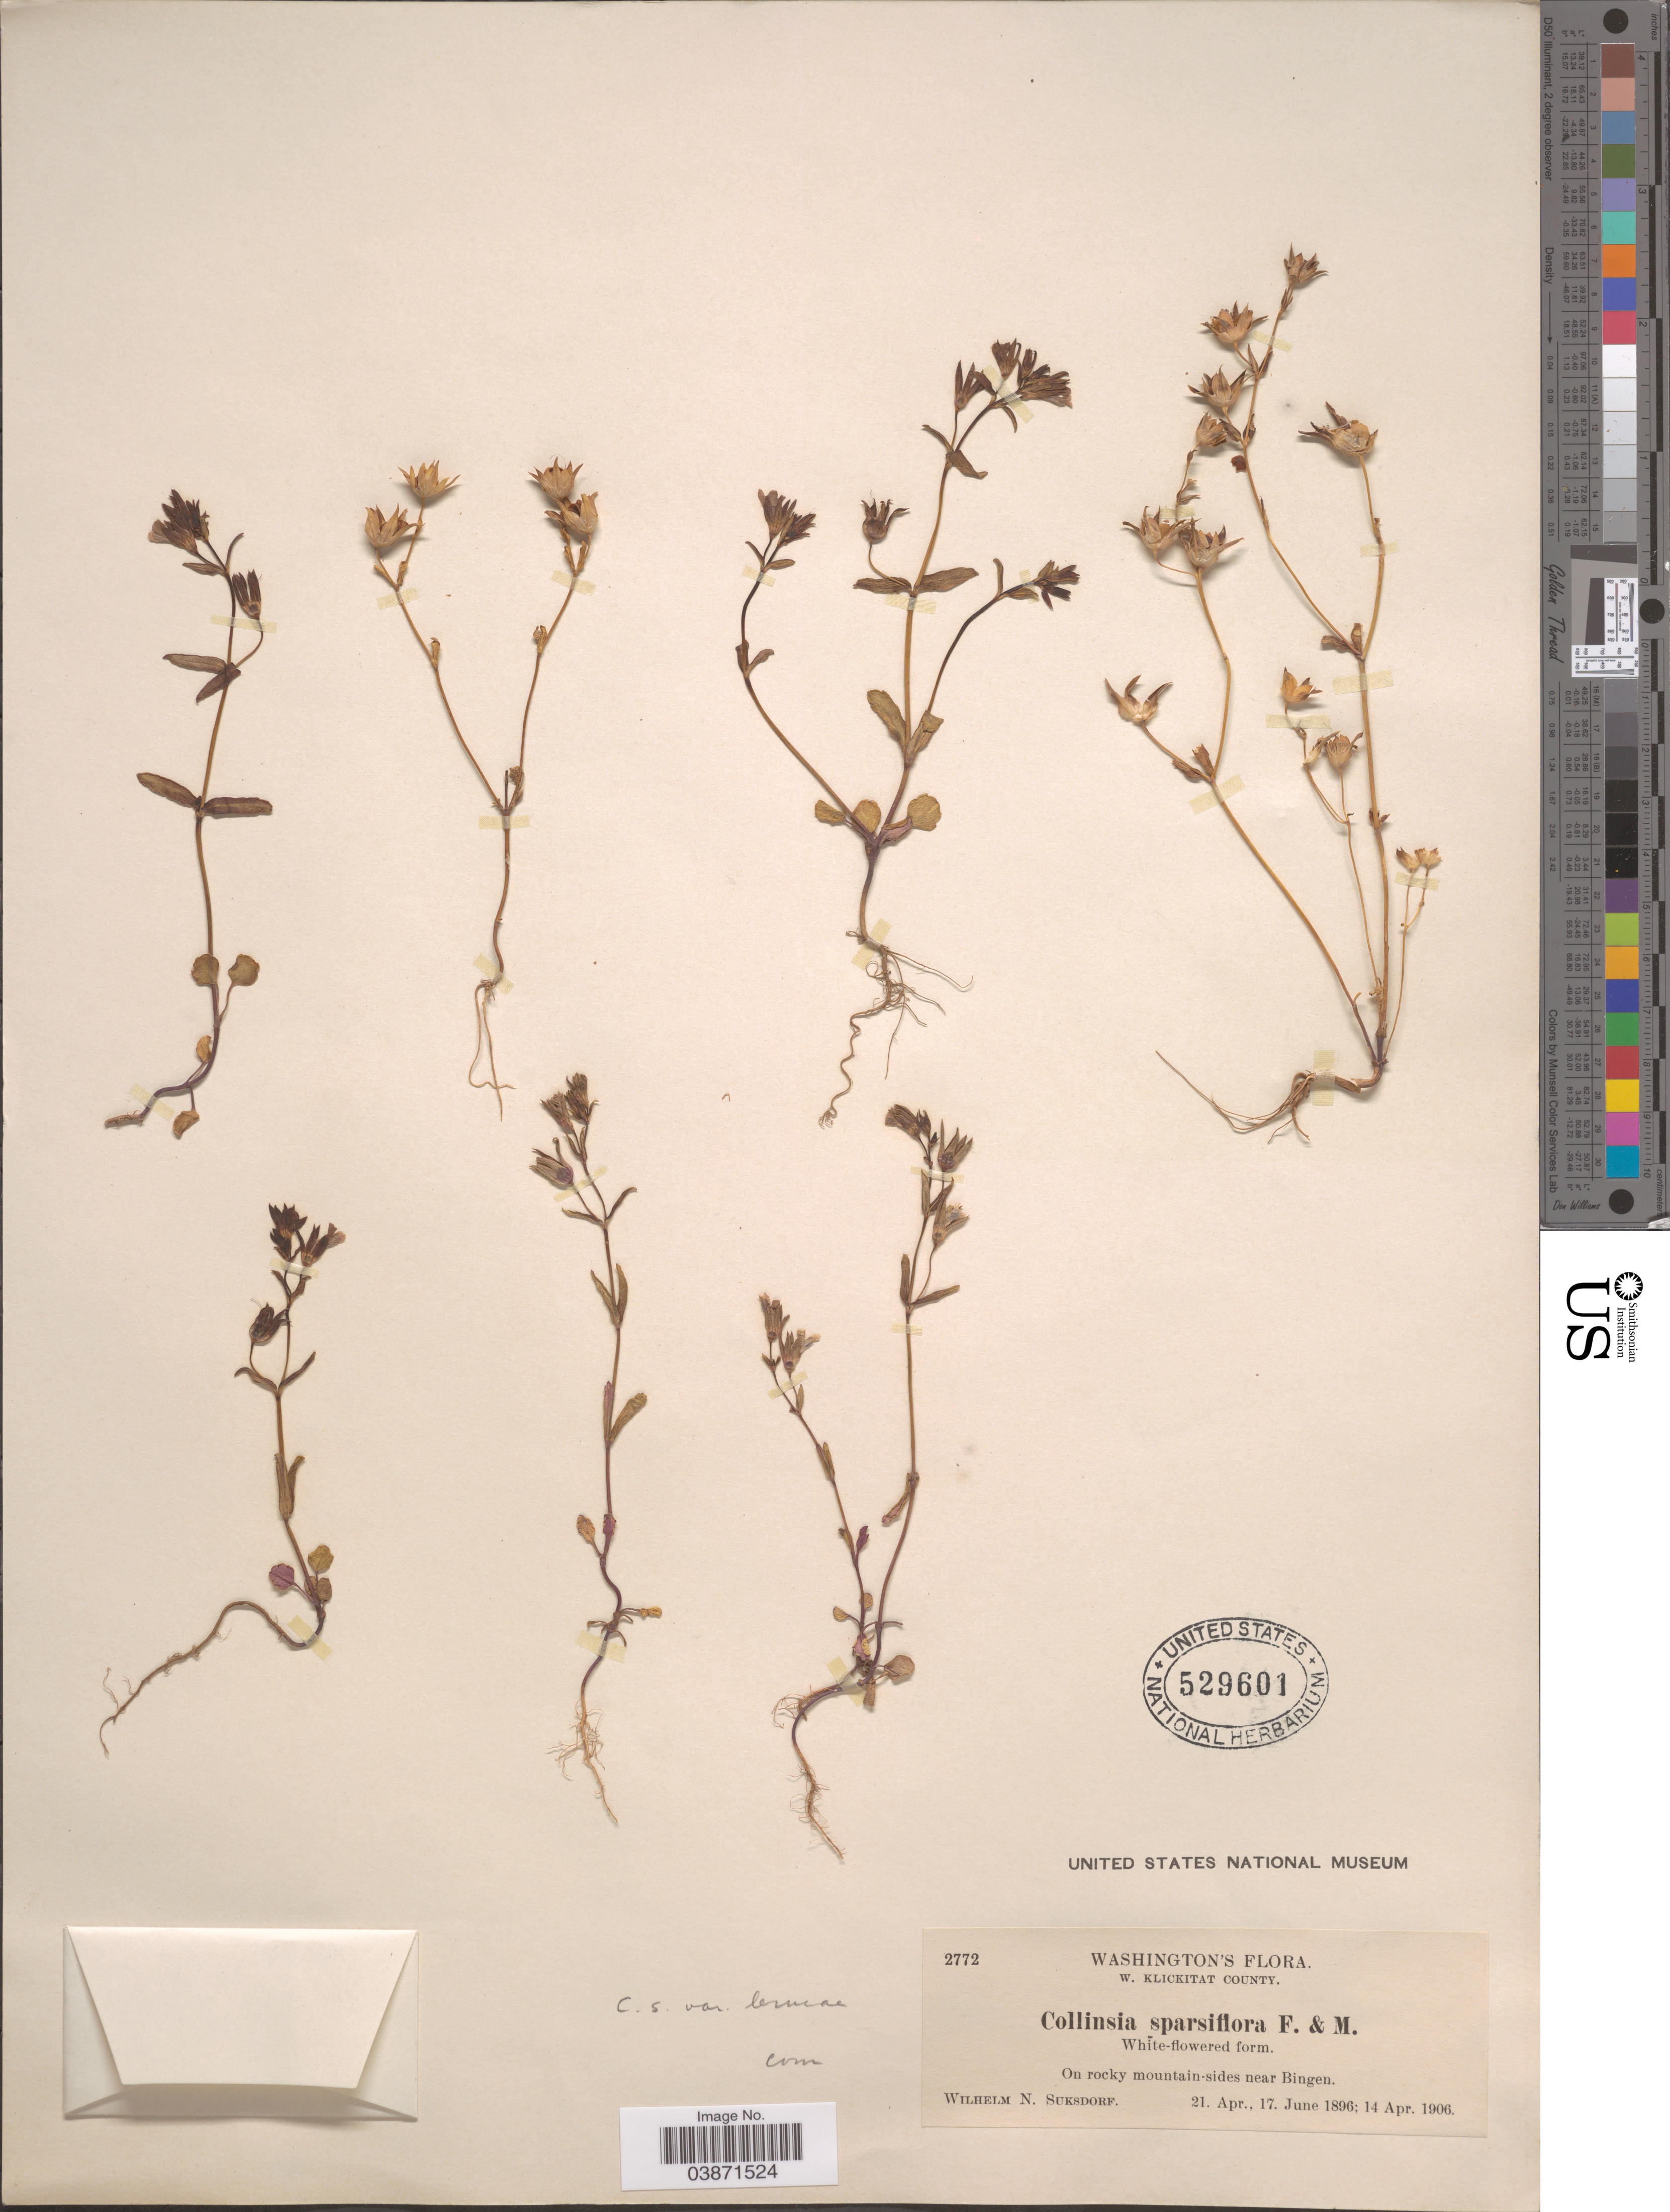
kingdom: Plantae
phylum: Tracheophyta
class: Magnoliopsida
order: Lamiales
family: Plantaginaceae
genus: Collinsia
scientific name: Collinsia sparsiflora var. brucae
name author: (M.E. Jones) Newsom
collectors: W. N. Suksdorf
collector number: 2772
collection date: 1896-04-21/1906-04-14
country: United States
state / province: Washington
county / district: Klickitat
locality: W. Klickitat County. On rocky mountain-sides near Bingen.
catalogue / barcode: US 529601